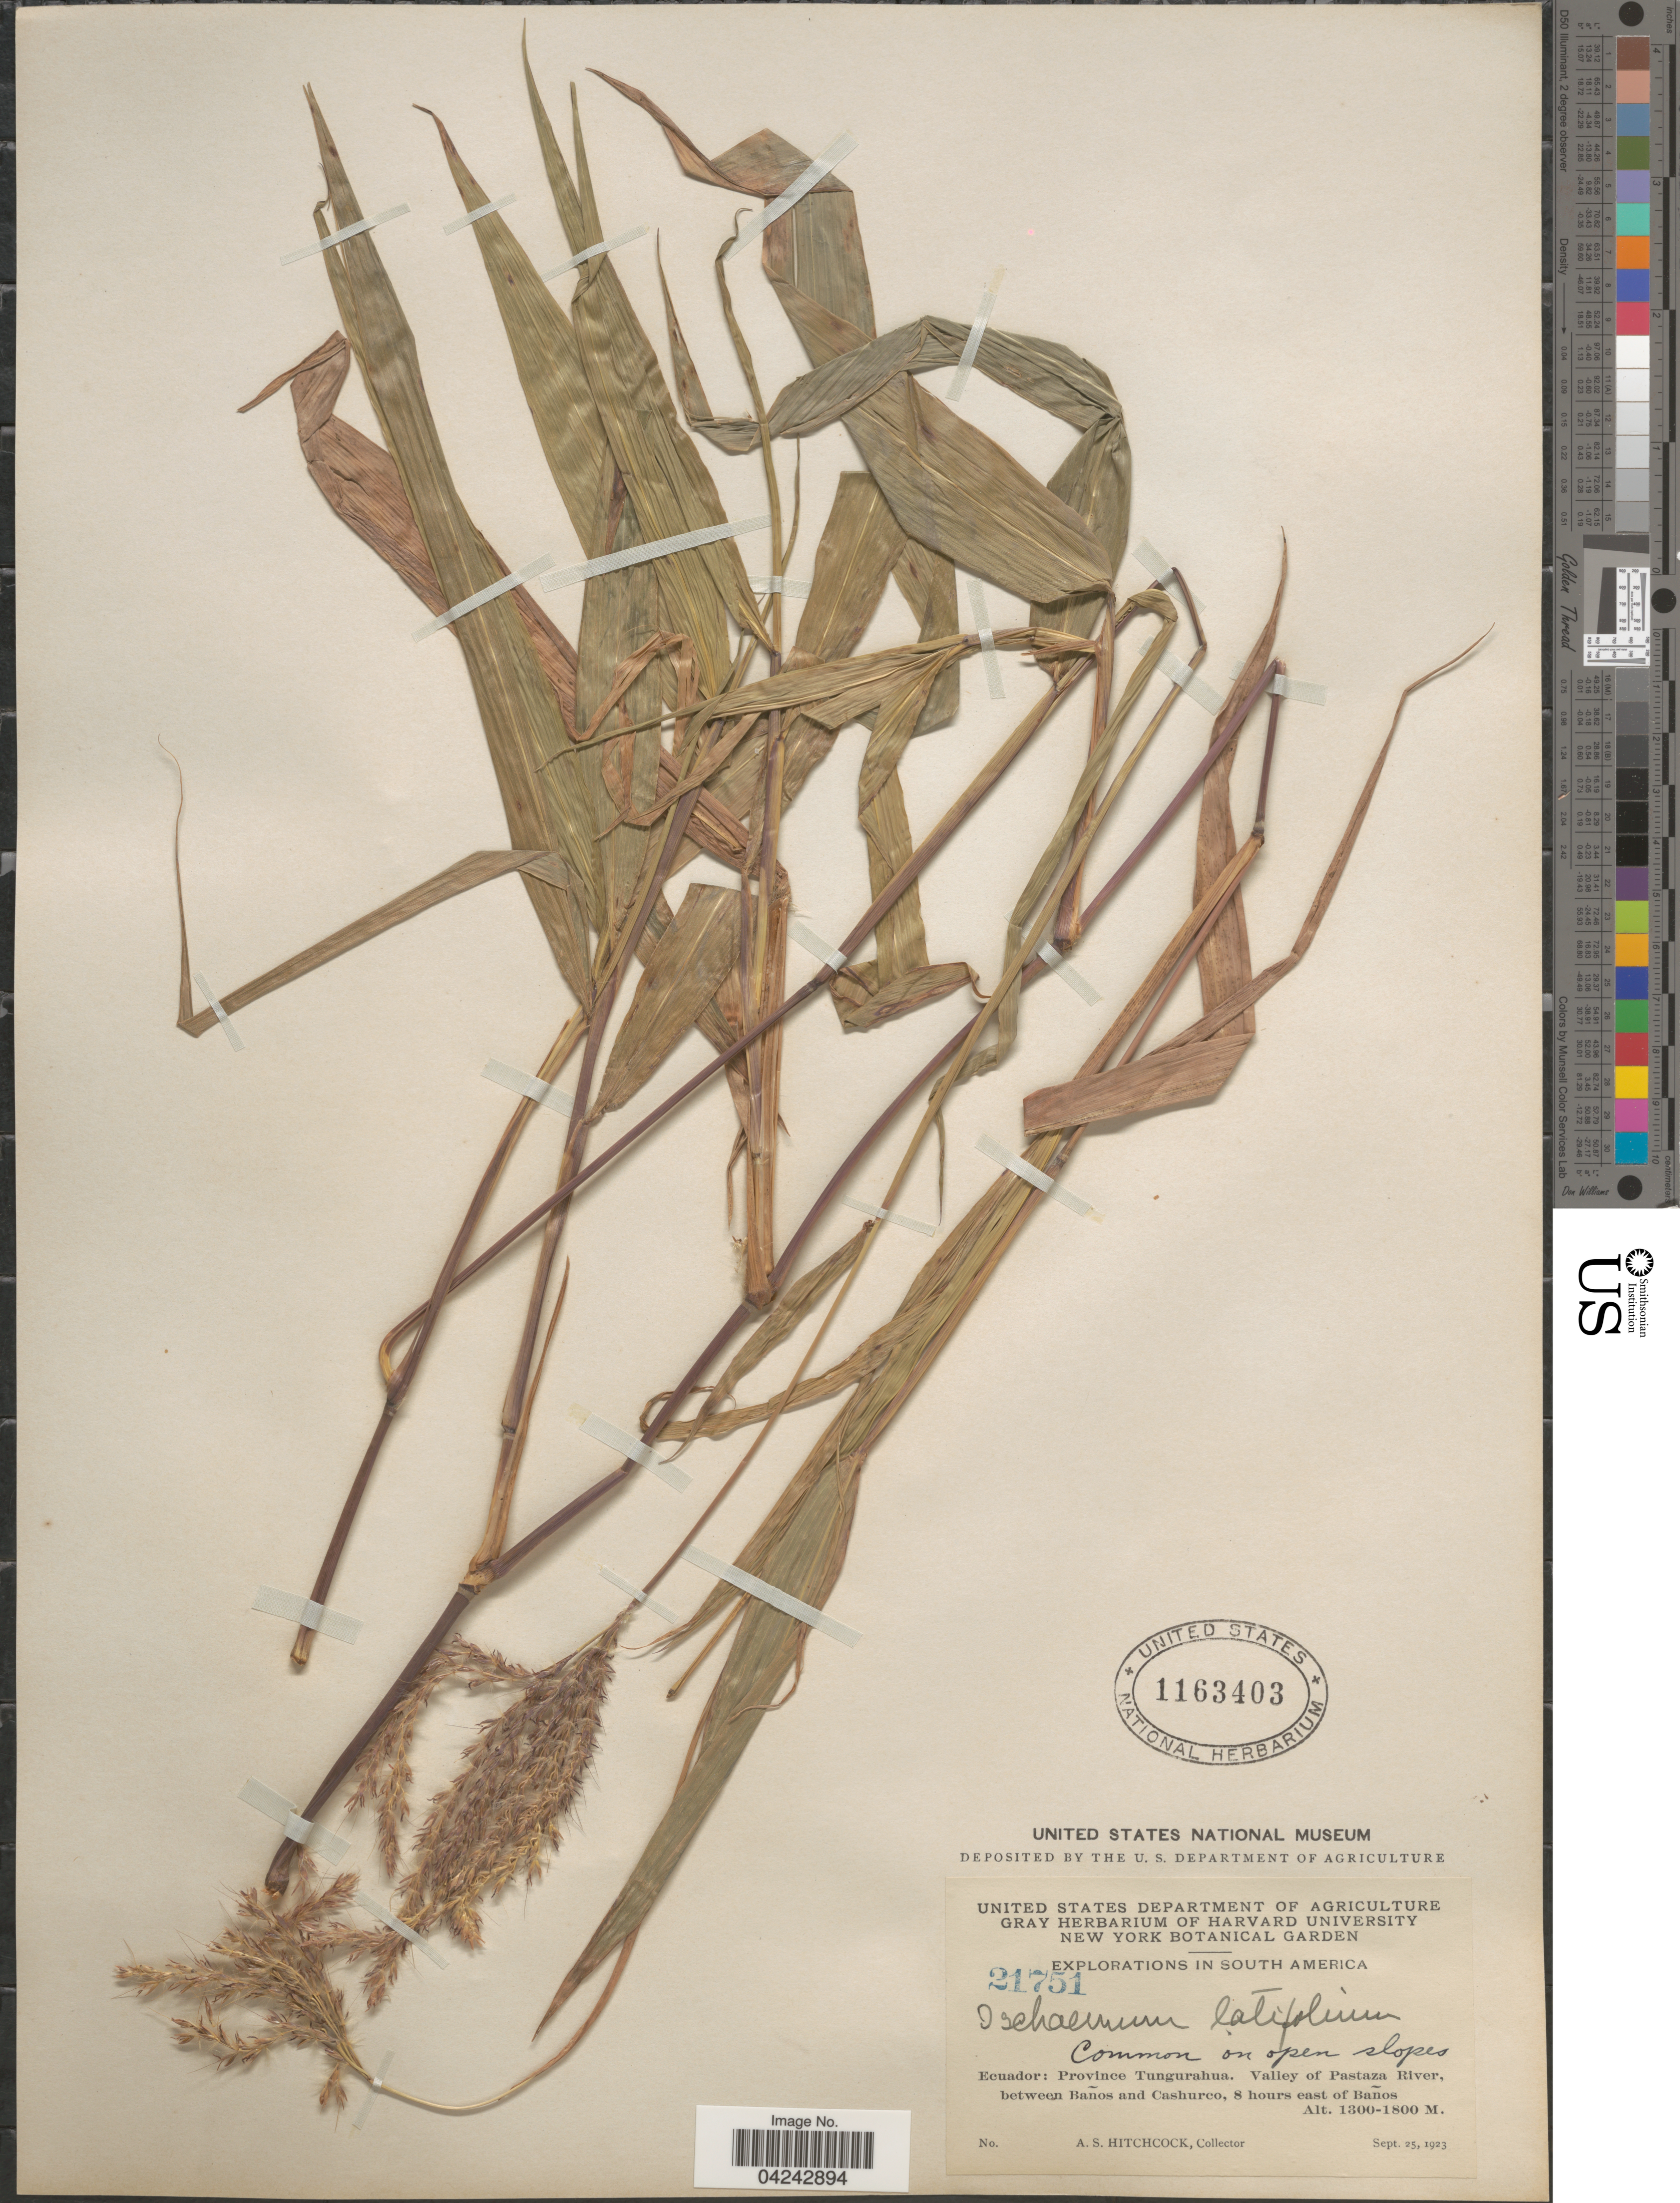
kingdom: Plantae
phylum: Tracheophyta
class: Liliopsida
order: Poales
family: Poaceae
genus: Ischaemum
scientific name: Ischaemum latifolium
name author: (Spreng.) Kunth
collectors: A. S. Hitchcock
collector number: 21751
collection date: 1923-09-25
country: Ecuador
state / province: Tungurahua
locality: Explorations in South America. Valley of Pastaza River, between Baños and Cashurco, 8 hours east of Baños.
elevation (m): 1300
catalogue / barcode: US 1163403